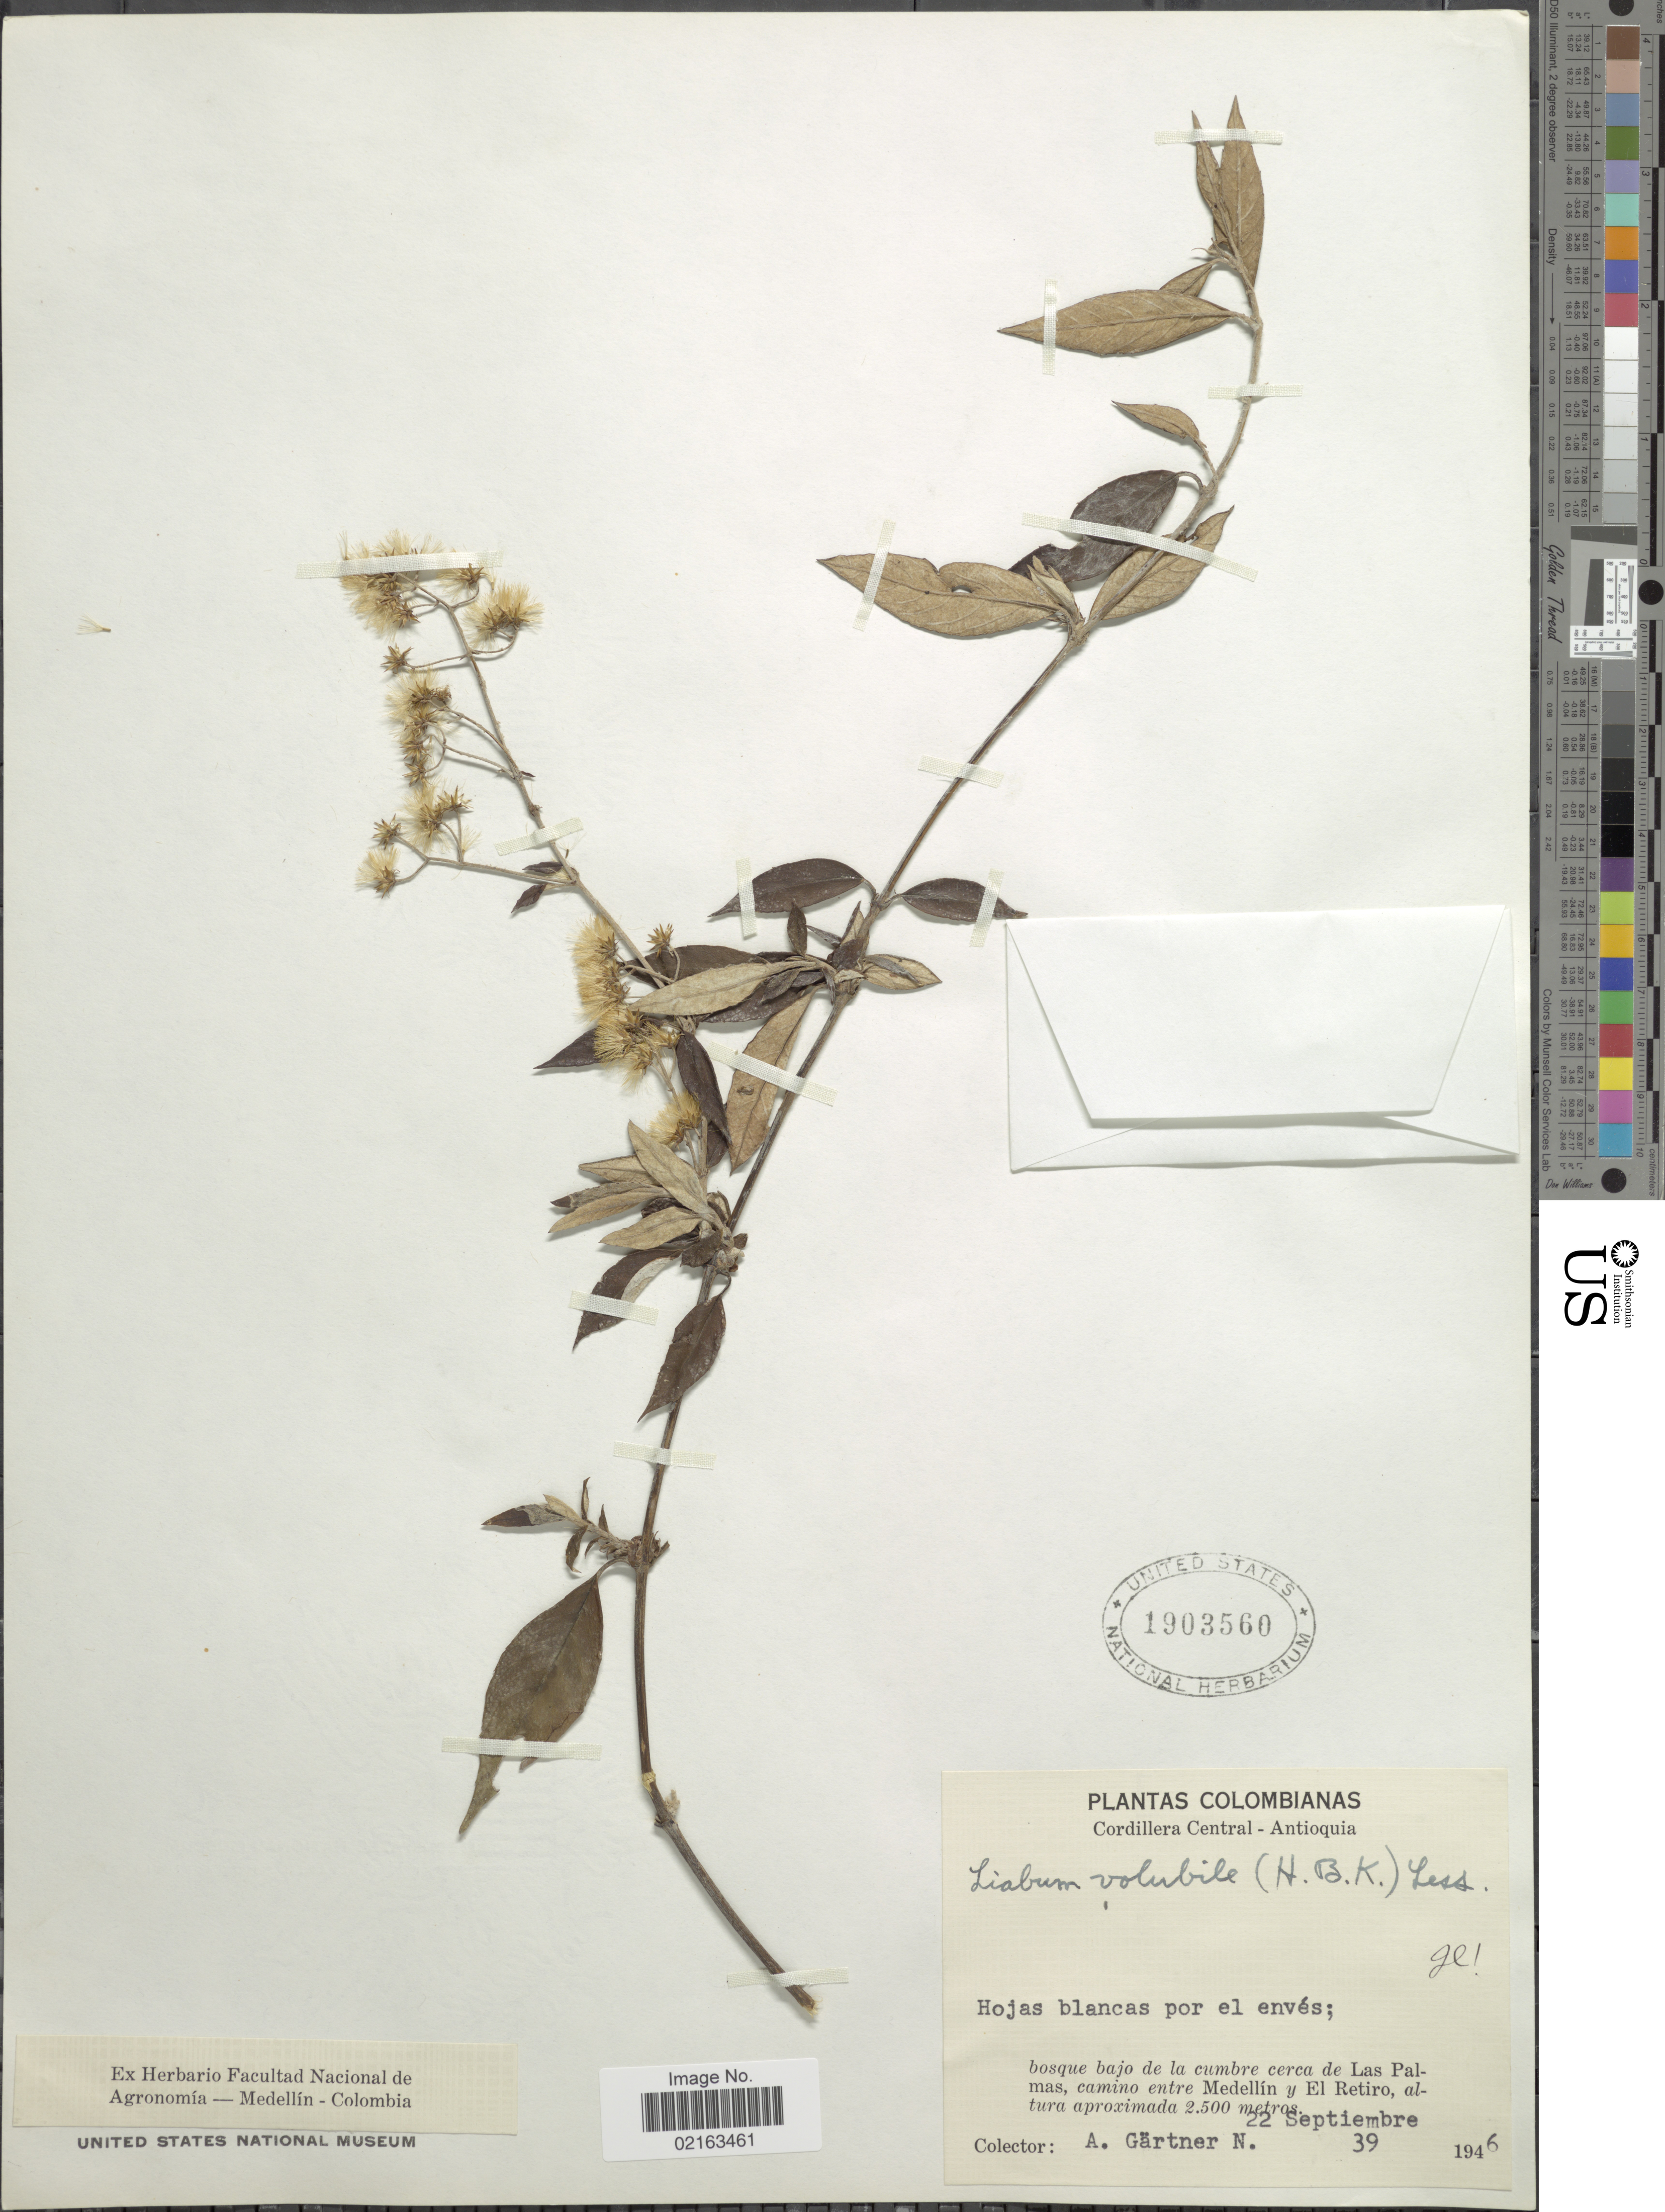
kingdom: Plantae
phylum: Tracheophyta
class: Magnoliopsida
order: Asterales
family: Asteraceae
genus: Oligactis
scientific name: Oligactis volubilis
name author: (Kunth) Cass.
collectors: A. Gartner N.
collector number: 39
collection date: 1946-09-22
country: Colombia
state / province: Antioquia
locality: Cordillera Central - Antioquia. Bosque bajo de la cumbre cerca de Las Palmas, camino entre Medellín y El Retiro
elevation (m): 2500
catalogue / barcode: US 1903560